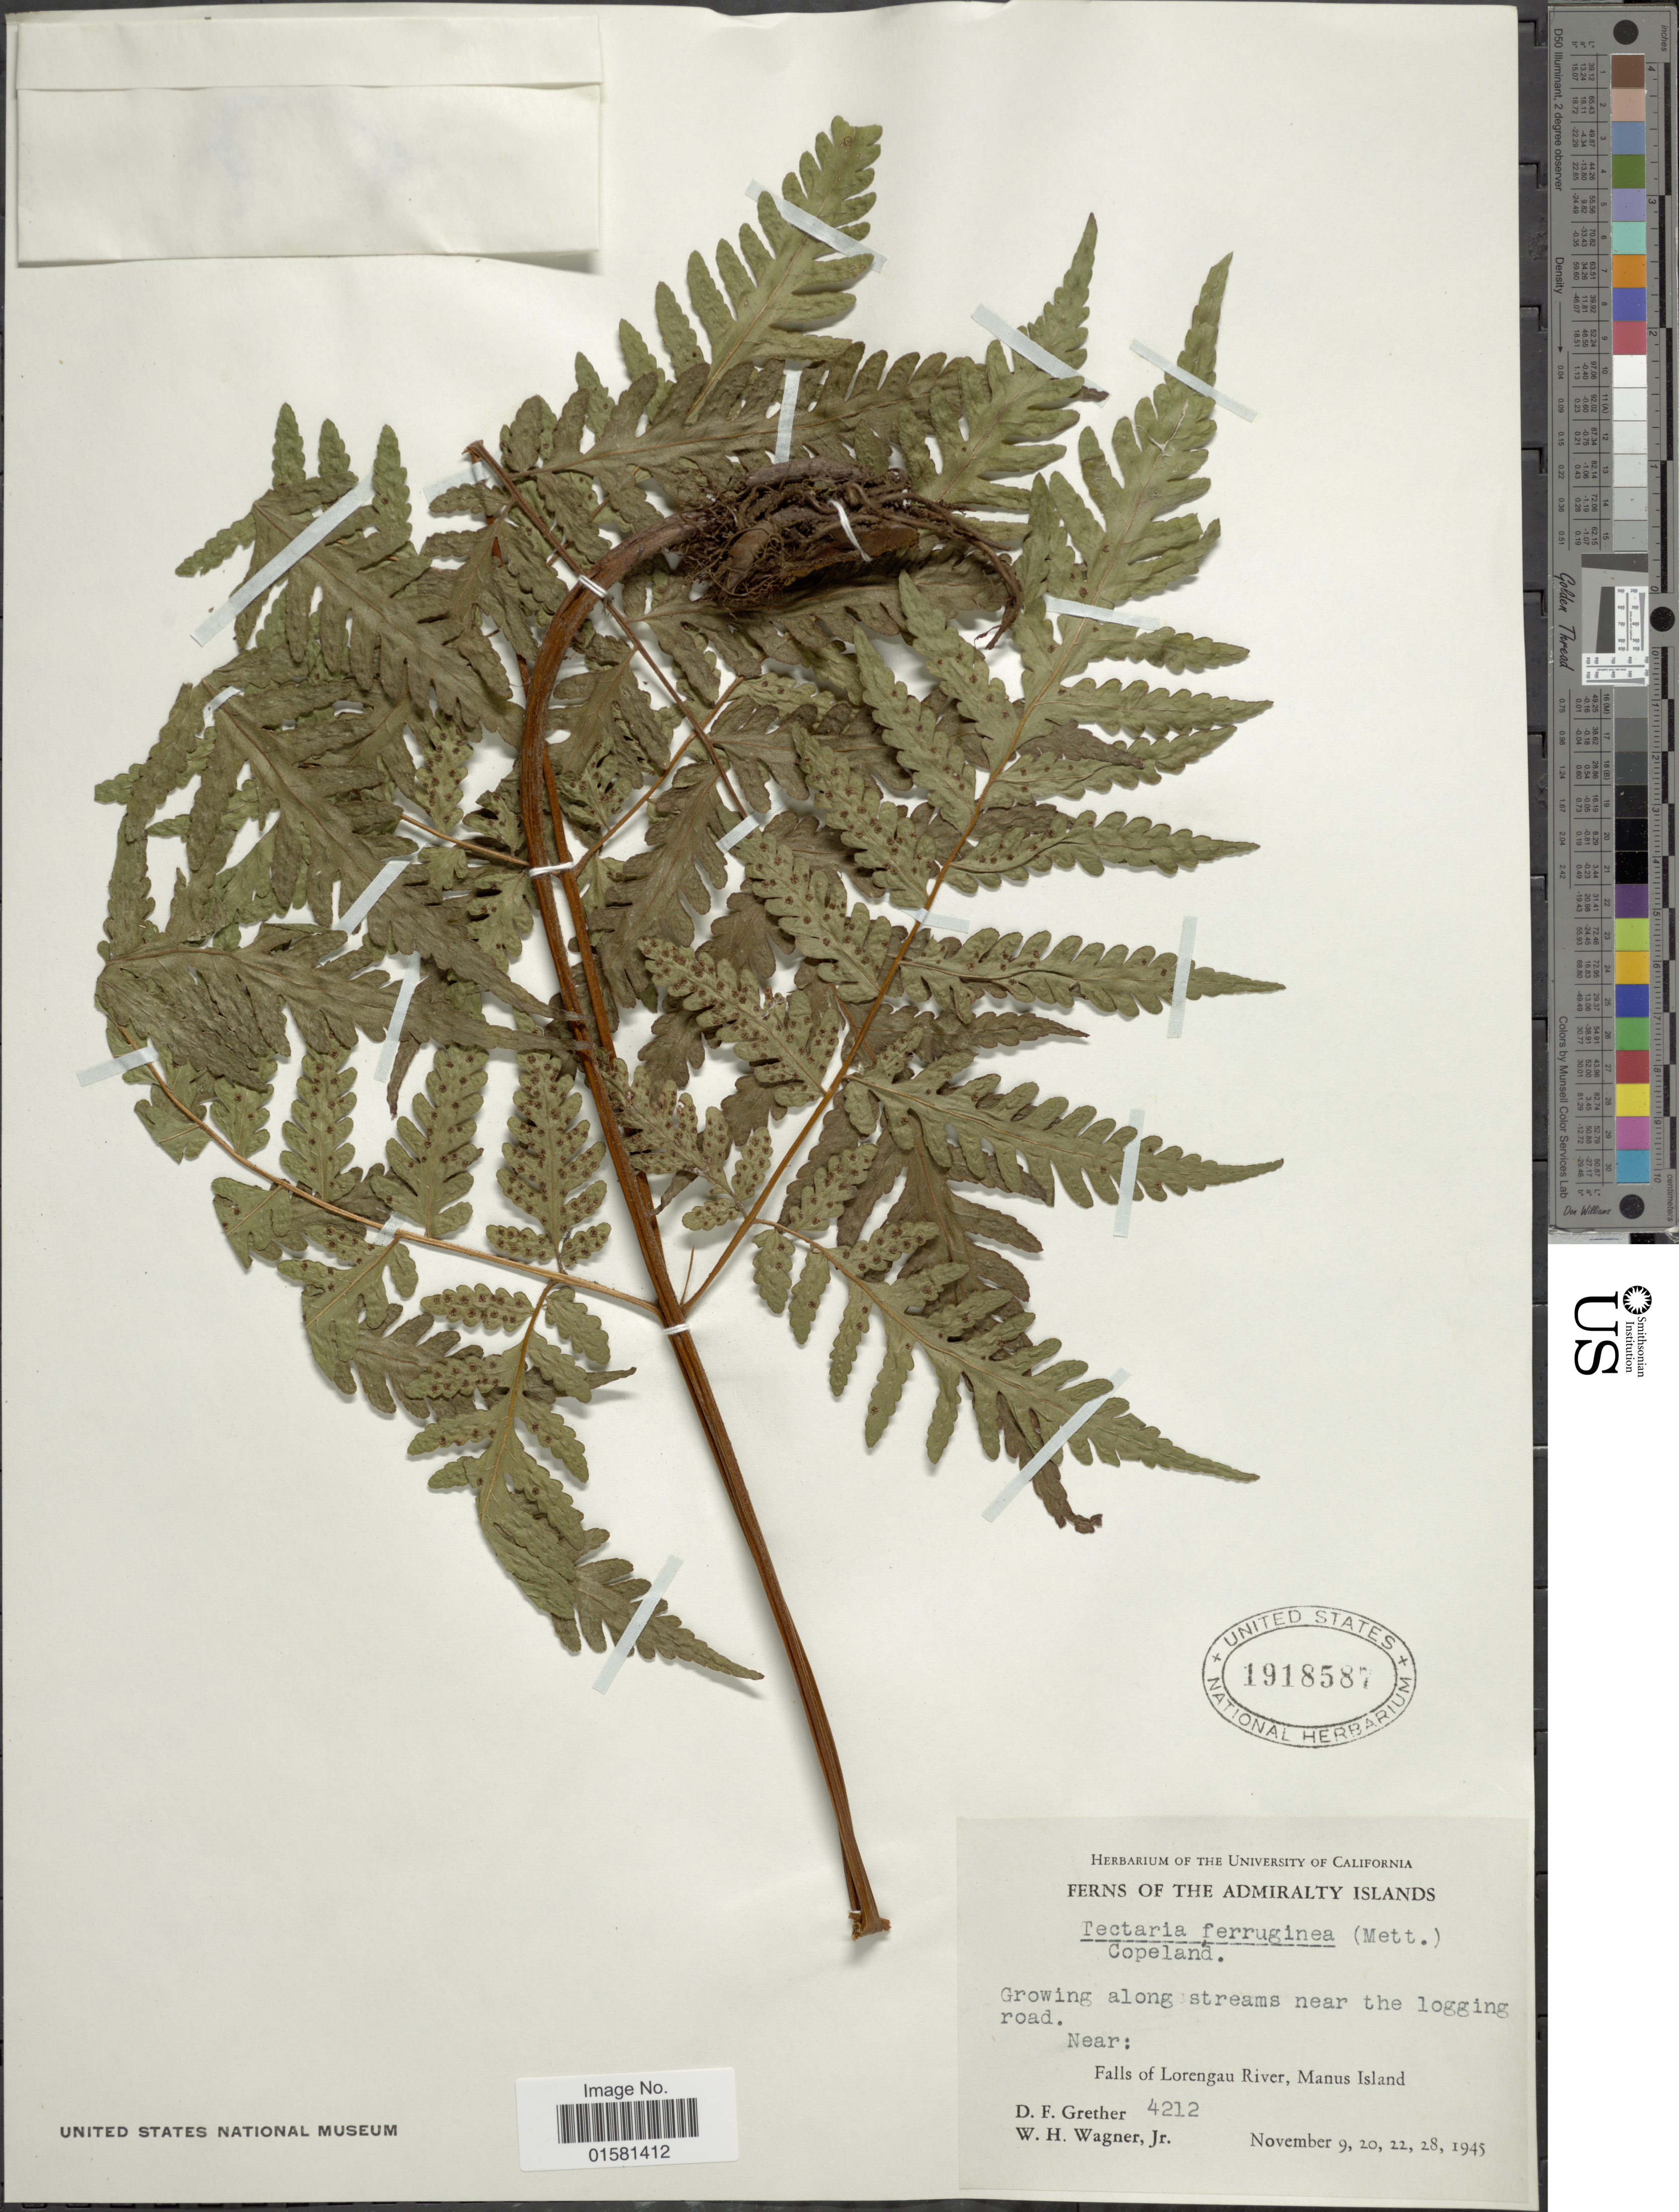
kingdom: Plantae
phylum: Tracheophyta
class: Polypodiopsida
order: Polypodiales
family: Tectariaceae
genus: Tectaria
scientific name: Tectaria ferruginea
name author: (Mett.) Copel.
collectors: D. F. Grether & W. H. Wagner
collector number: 4212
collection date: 1945-11-09/1945-11-28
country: Papua New Guinea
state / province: Manus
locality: Admirality Islands, Falls of Lorengau River, Manus Island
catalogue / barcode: US 1918587